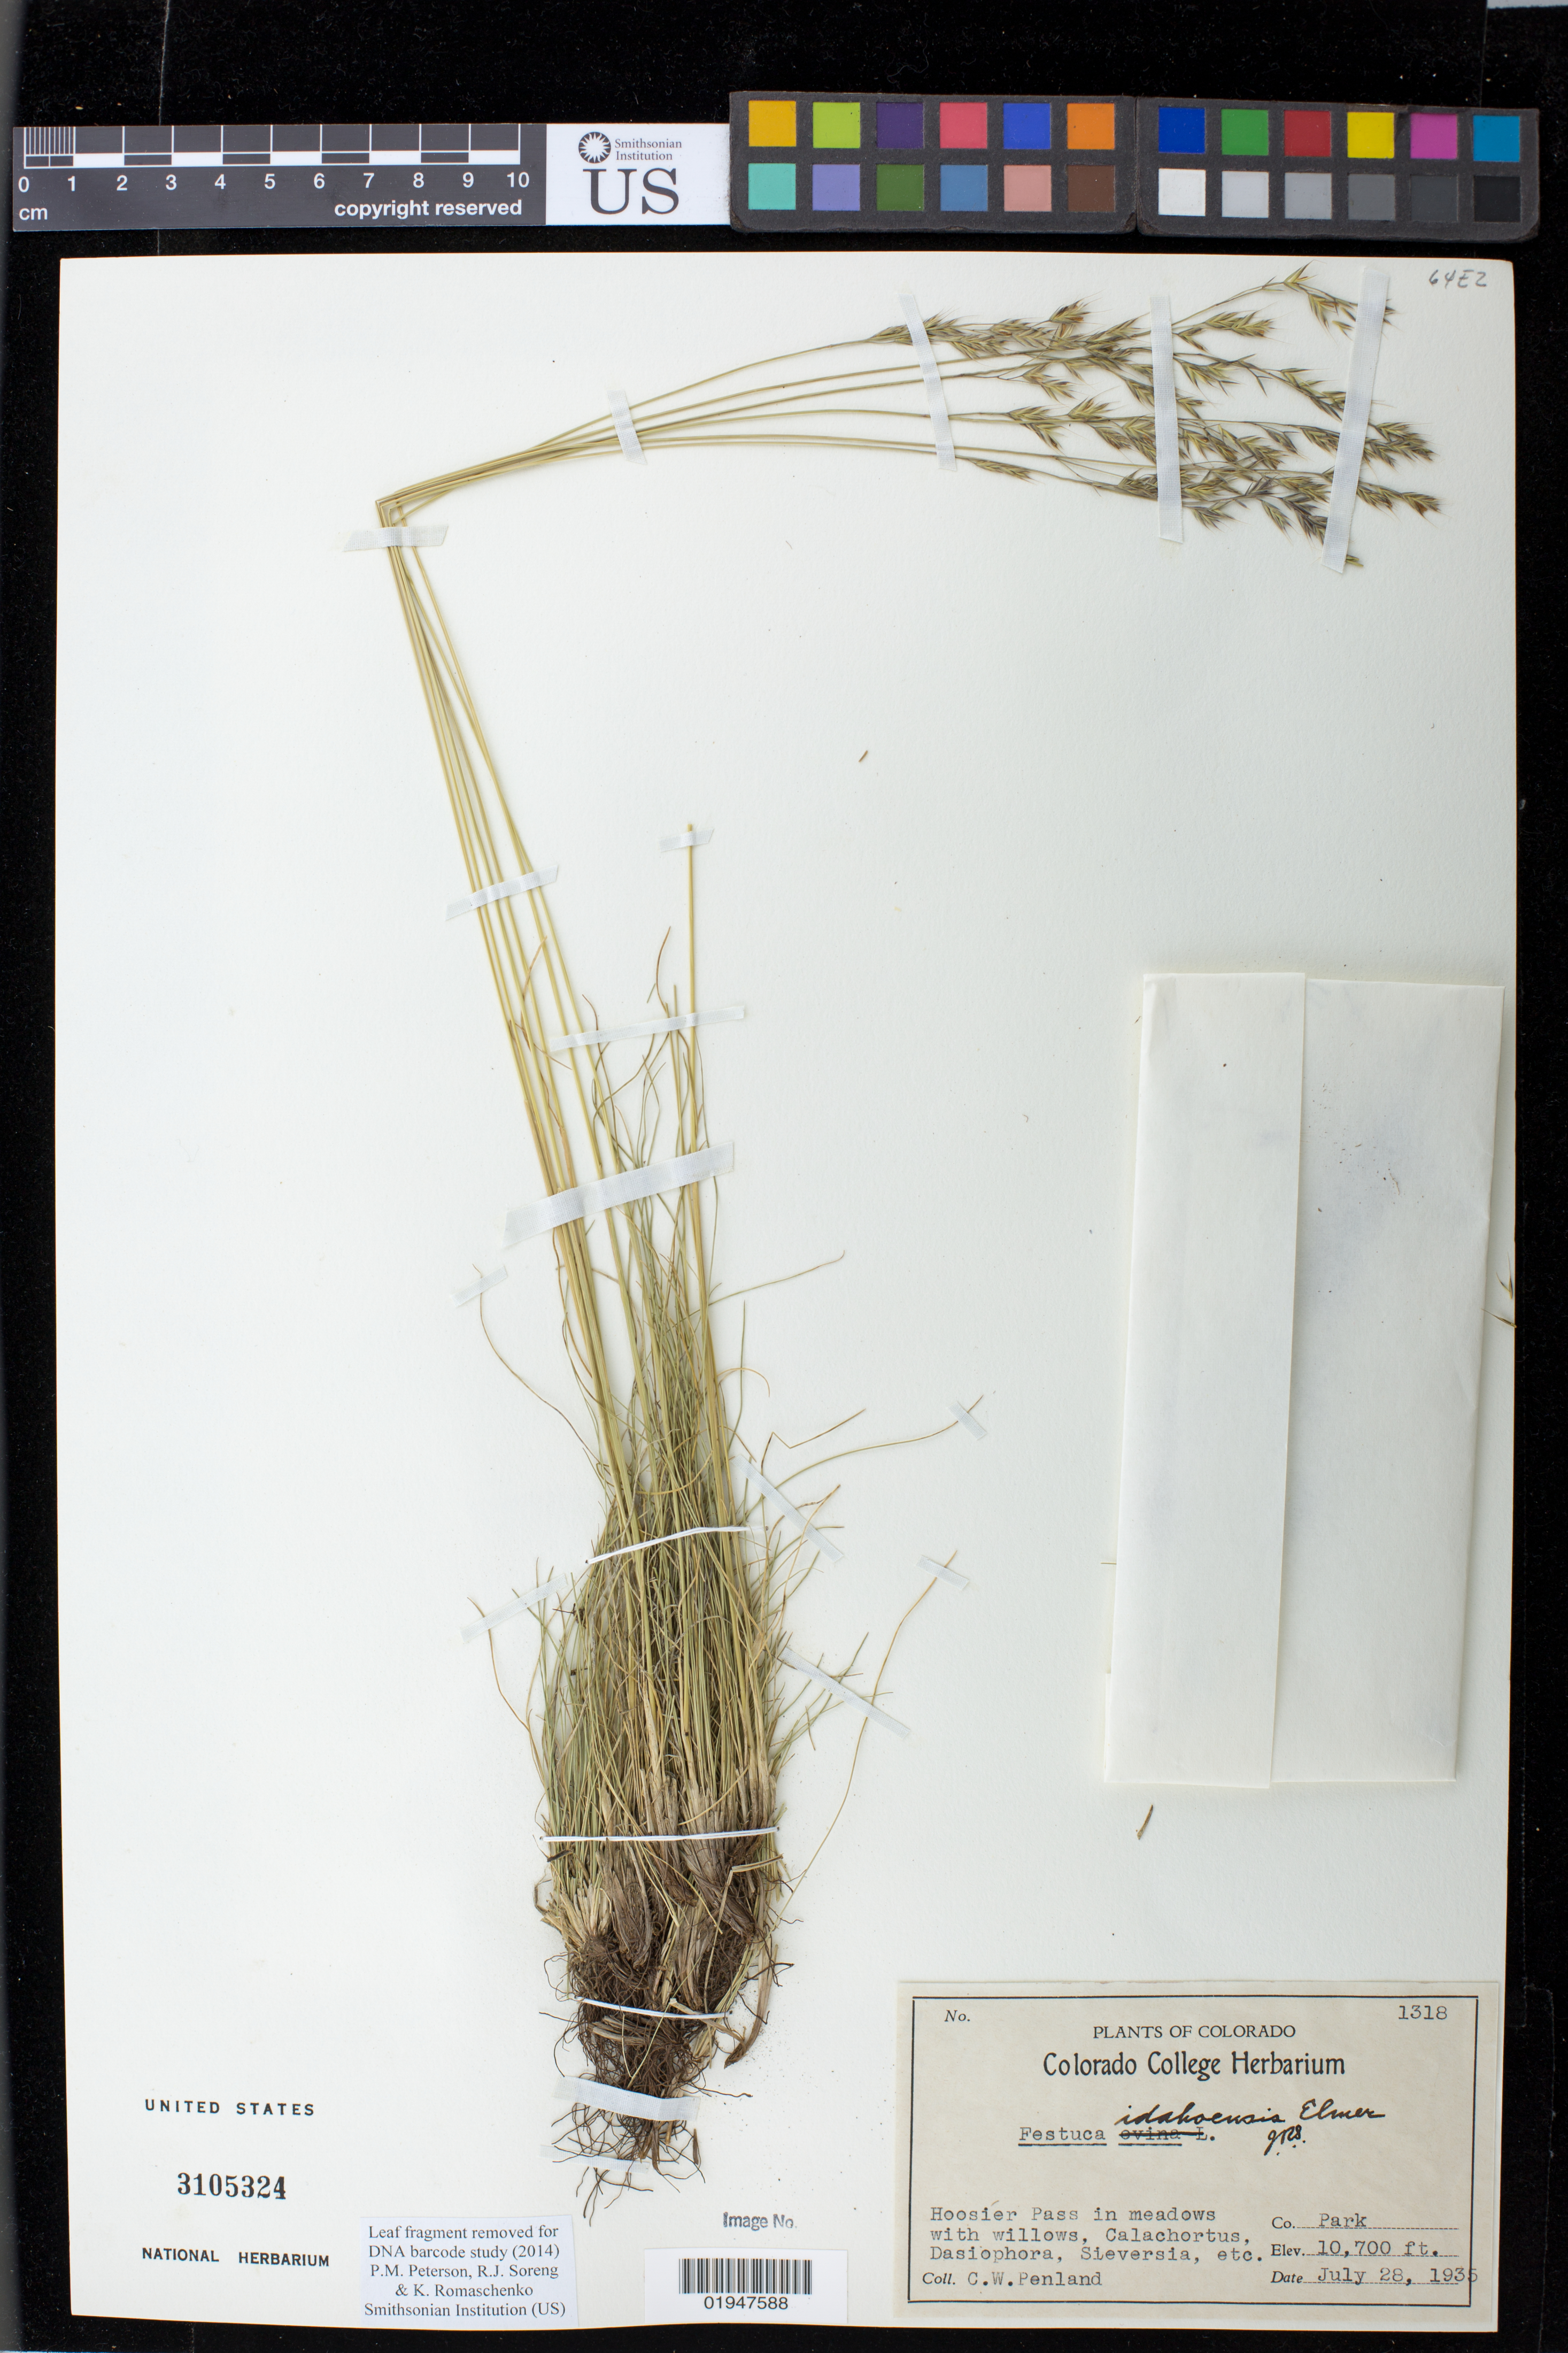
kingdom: Plantae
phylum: Tracheophyta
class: Liliopsida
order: Poales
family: Poaceae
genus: Festuca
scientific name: Festuca idahoensis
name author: Elmer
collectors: C. W. Penland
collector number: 1318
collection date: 1935-07-28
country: United States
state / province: Colorado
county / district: Park County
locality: Hoosier Pass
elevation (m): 3261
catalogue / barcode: US 3105324